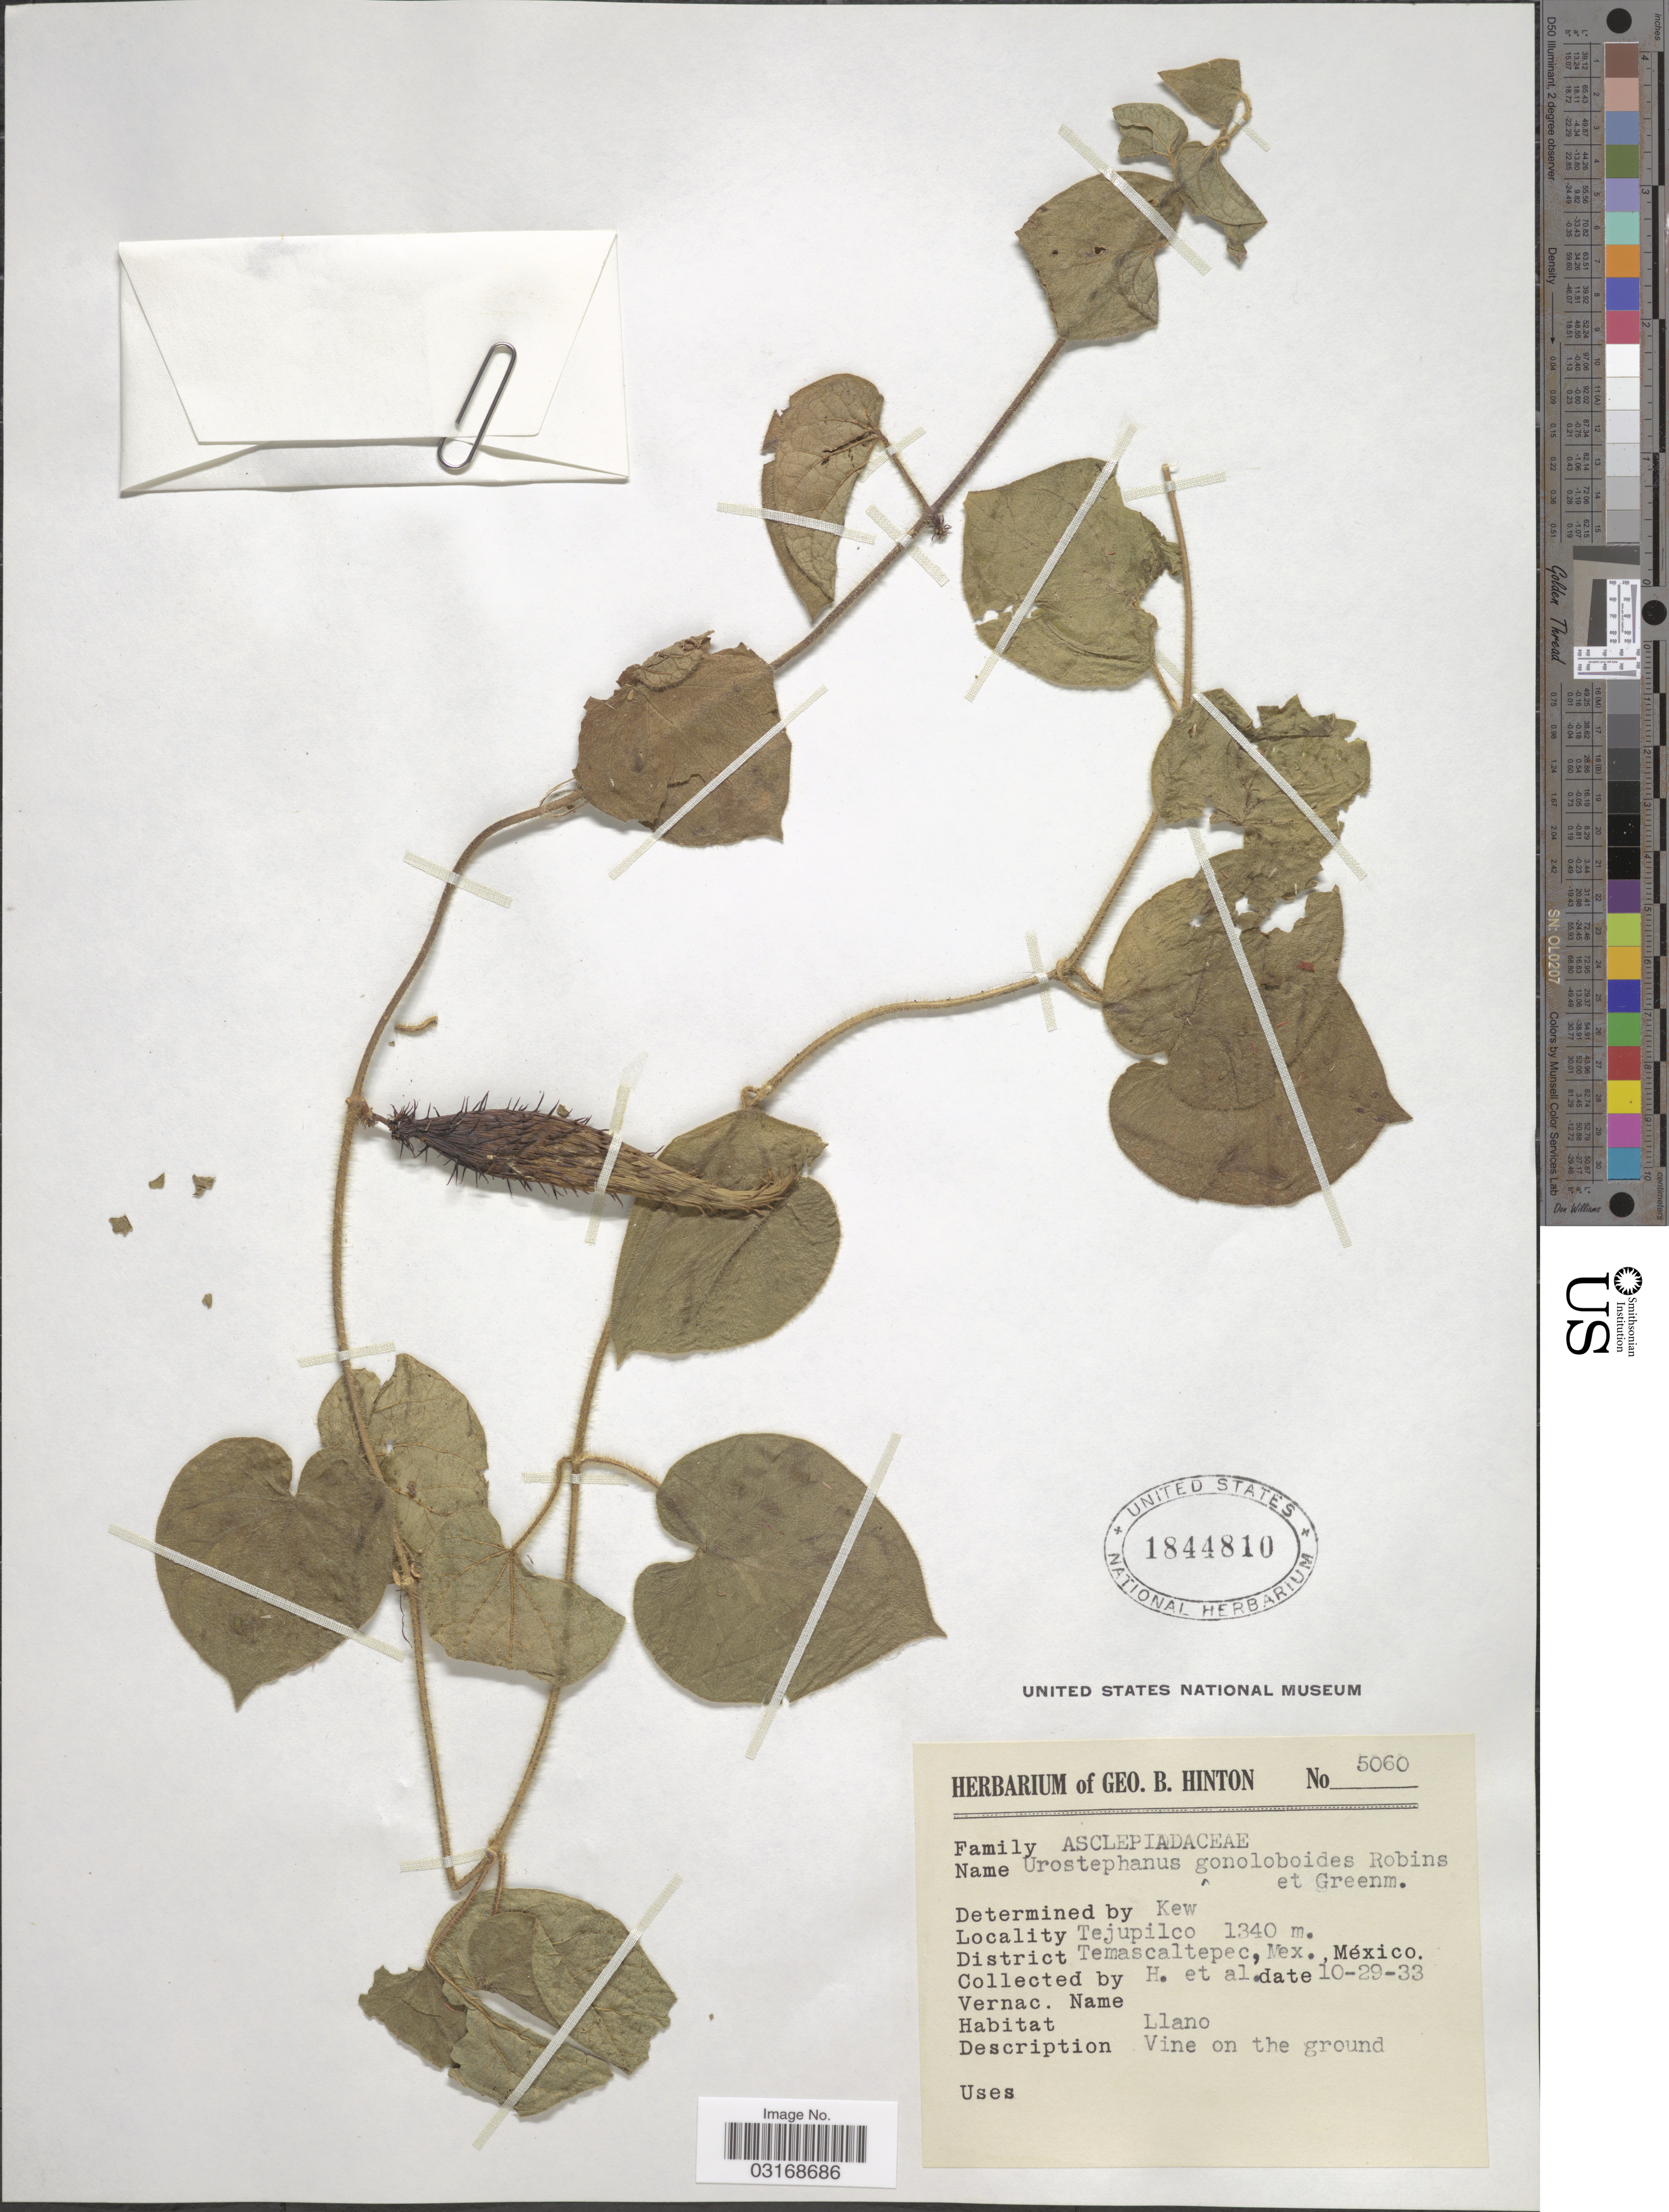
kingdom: Plantae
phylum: Tracheophyta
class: Magnoliopsida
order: Gentianales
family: Apocynaceae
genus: Matelea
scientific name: Matelea gonoloboides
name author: (B.L. Rob. & Greenm.) Woodson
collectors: G. B. Hinton & et al.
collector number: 5060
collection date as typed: Transcribed d/m/y: 29/10/33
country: Mexico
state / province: México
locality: Tejupilco. District Temascaltepec, Mex.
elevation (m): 1340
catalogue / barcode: US 1844810